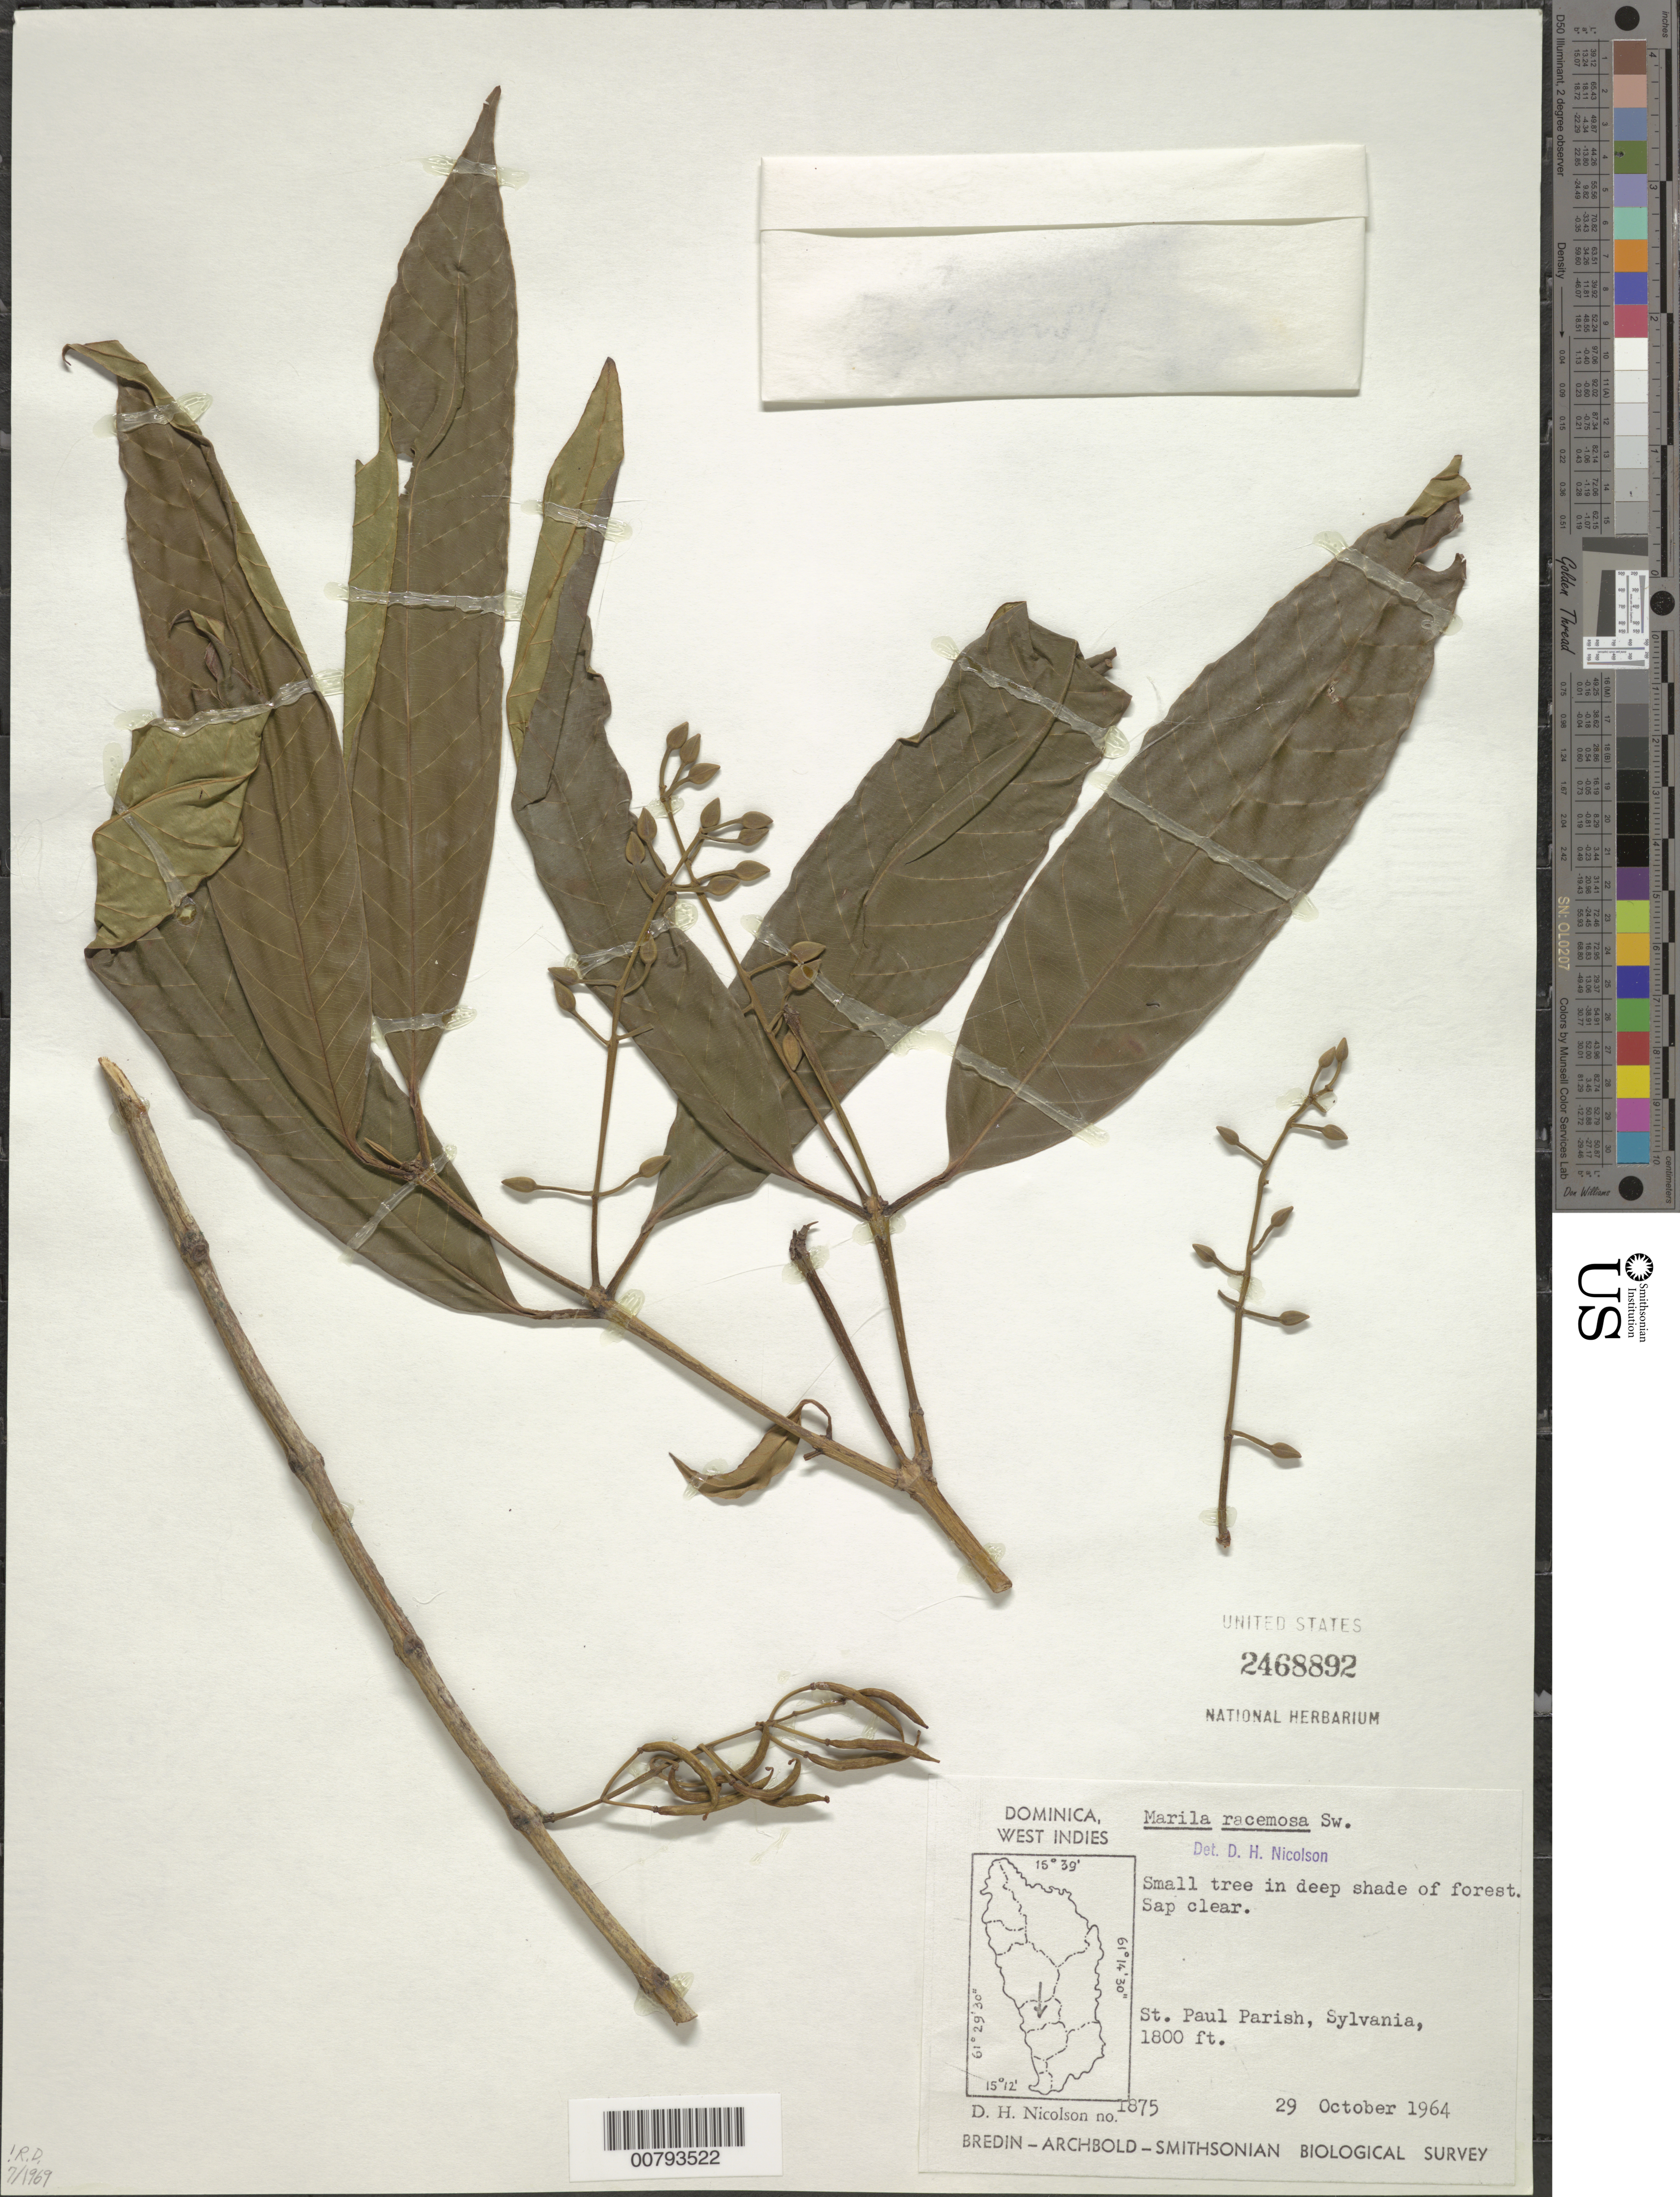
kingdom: Plantae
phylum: Tracheophyta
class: Magnoliopsida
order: Malpighiales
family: Calophyllaceae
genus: Marila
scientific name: Marila racemosa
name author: Sw.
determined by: Nicolson, Dan H.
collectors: D. H. Nicolson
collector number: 1875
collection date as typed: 29 Oct 1964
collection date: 1964-10-29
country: Dominica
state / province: St. Paul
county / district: Sylvania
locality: Sylvania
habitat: Forest, in deep shade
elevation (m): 549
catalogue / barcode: US 2468892